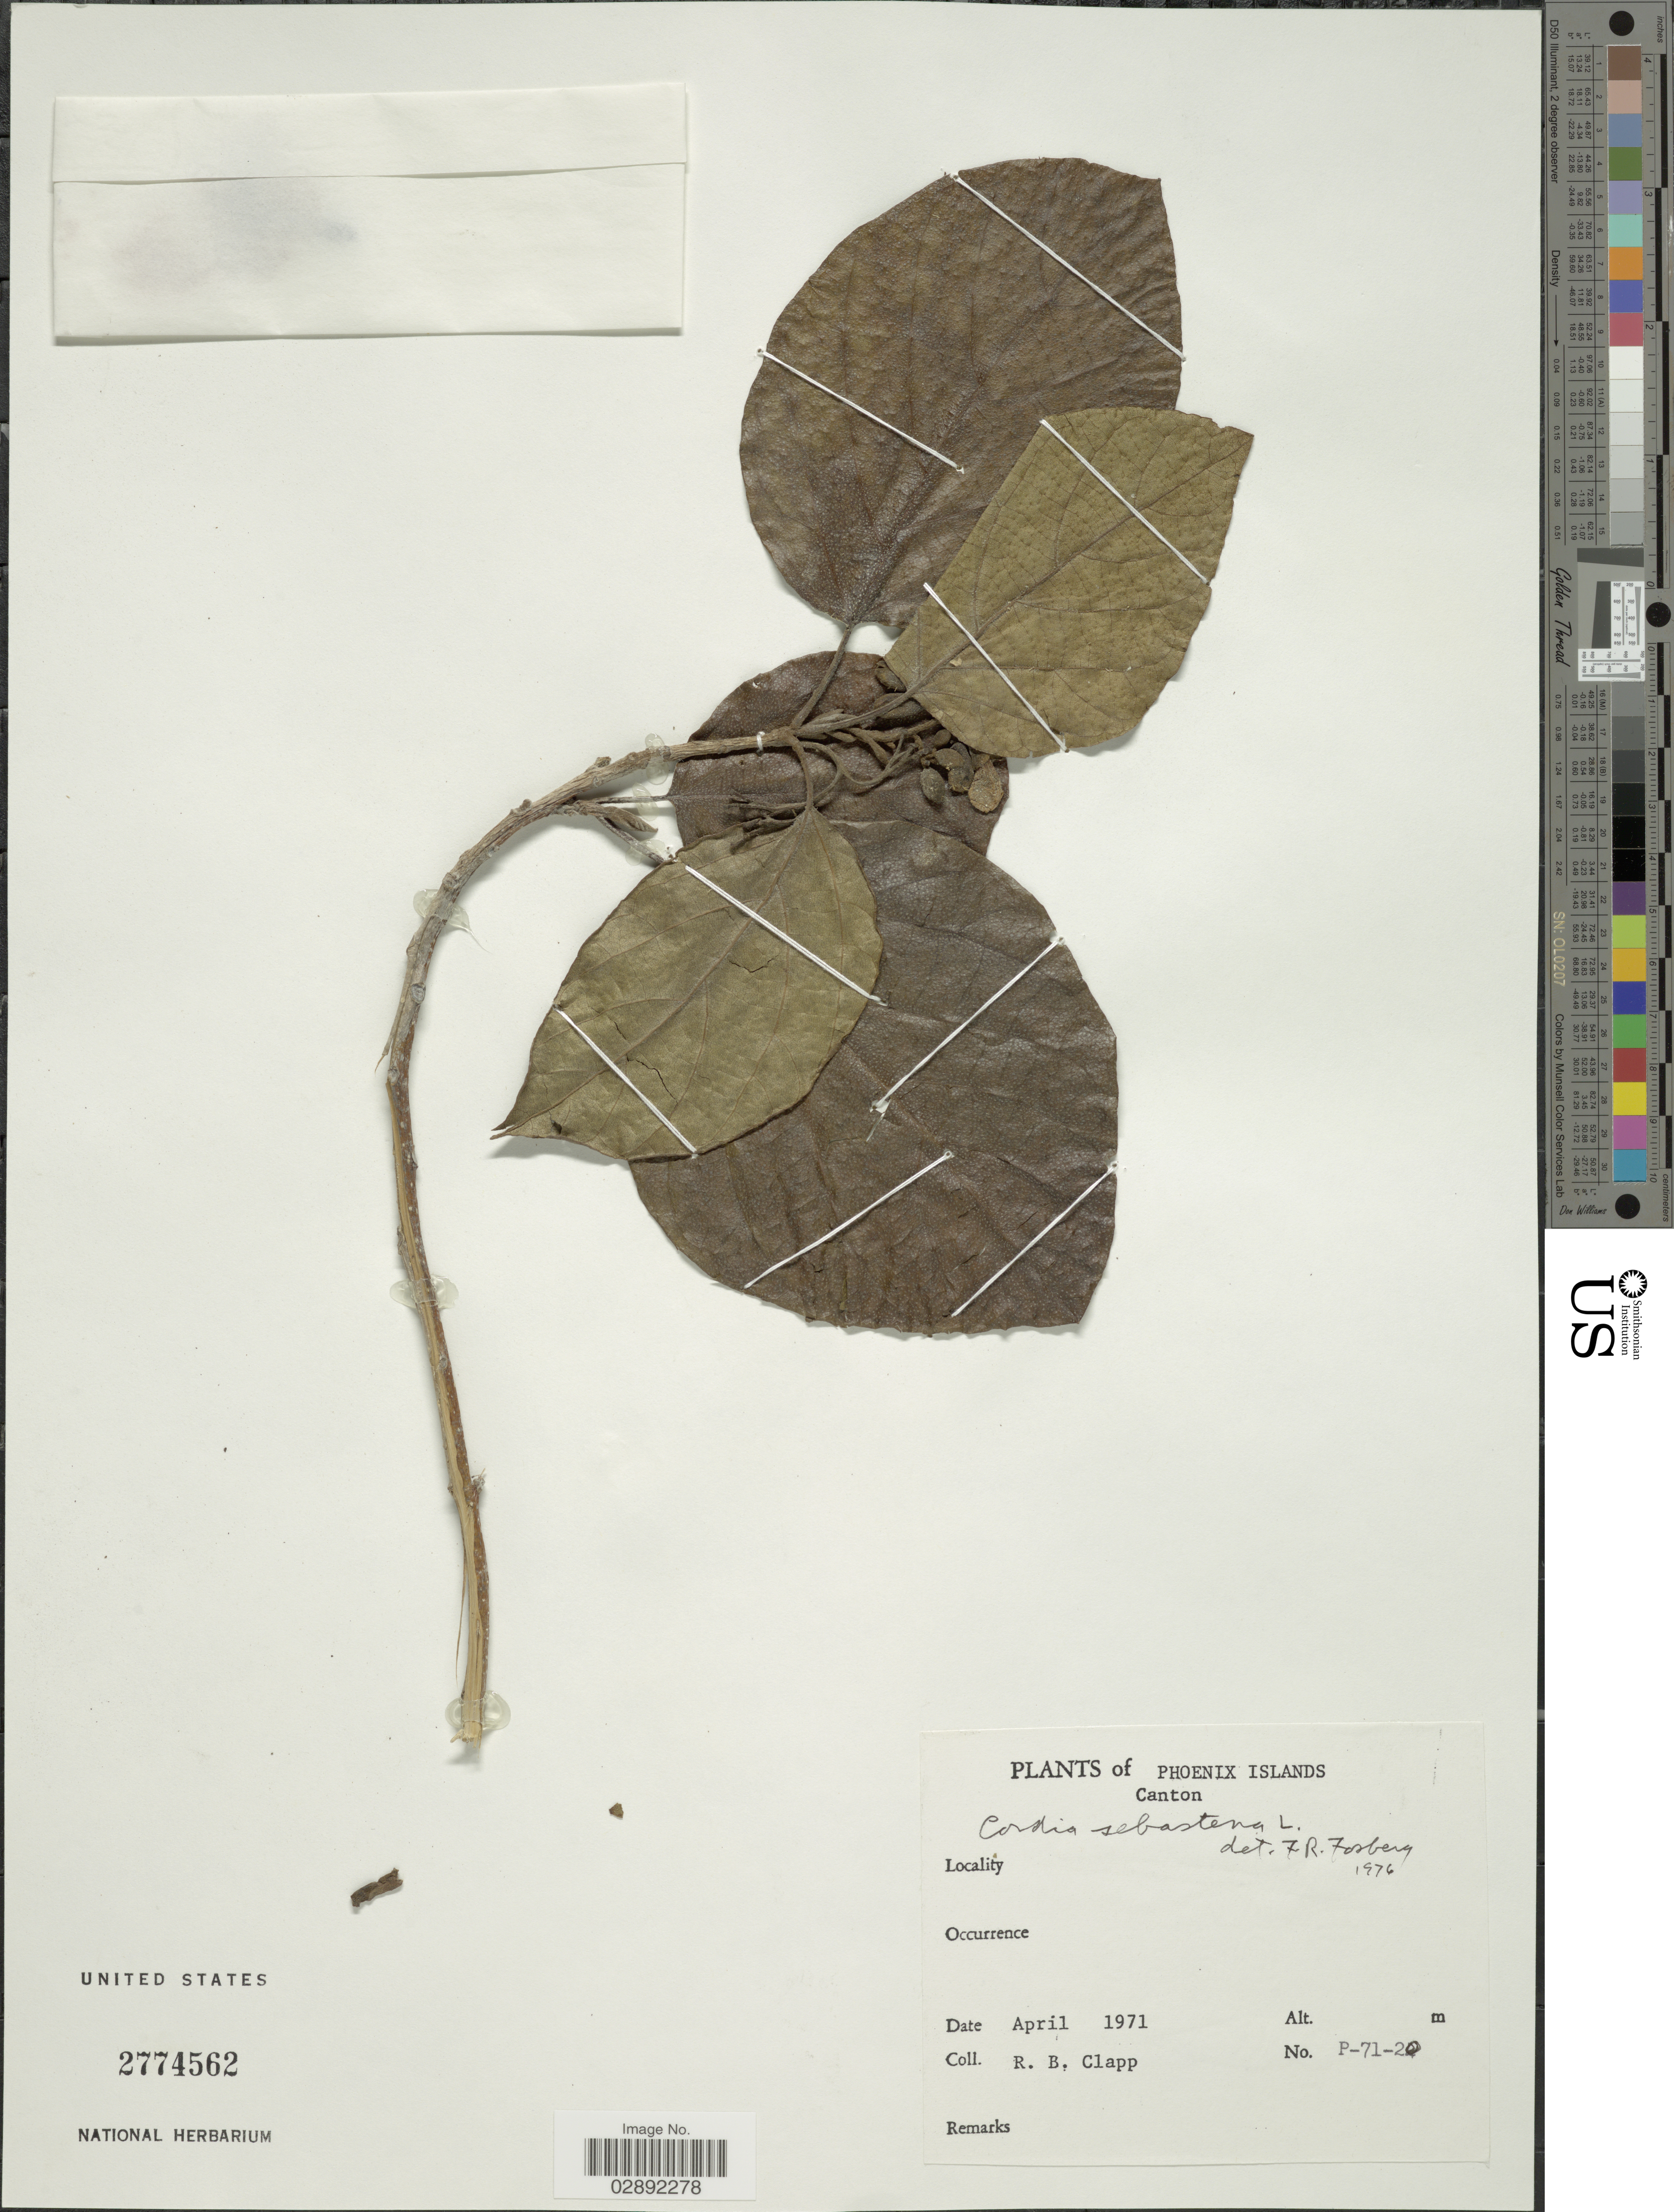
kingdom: Plantae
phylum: Tracheophyta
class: Magnoliopsida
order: Boraginales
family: Cordiaceae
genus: Cordia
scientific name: Cordia sebestena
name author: L.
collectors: R. B. Clapp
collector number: P-71-20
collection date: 1971-04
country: Kiribati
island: Kanton [Canton] Atoll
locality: Phoenix Islands. Canton.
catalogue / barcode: US 2774562